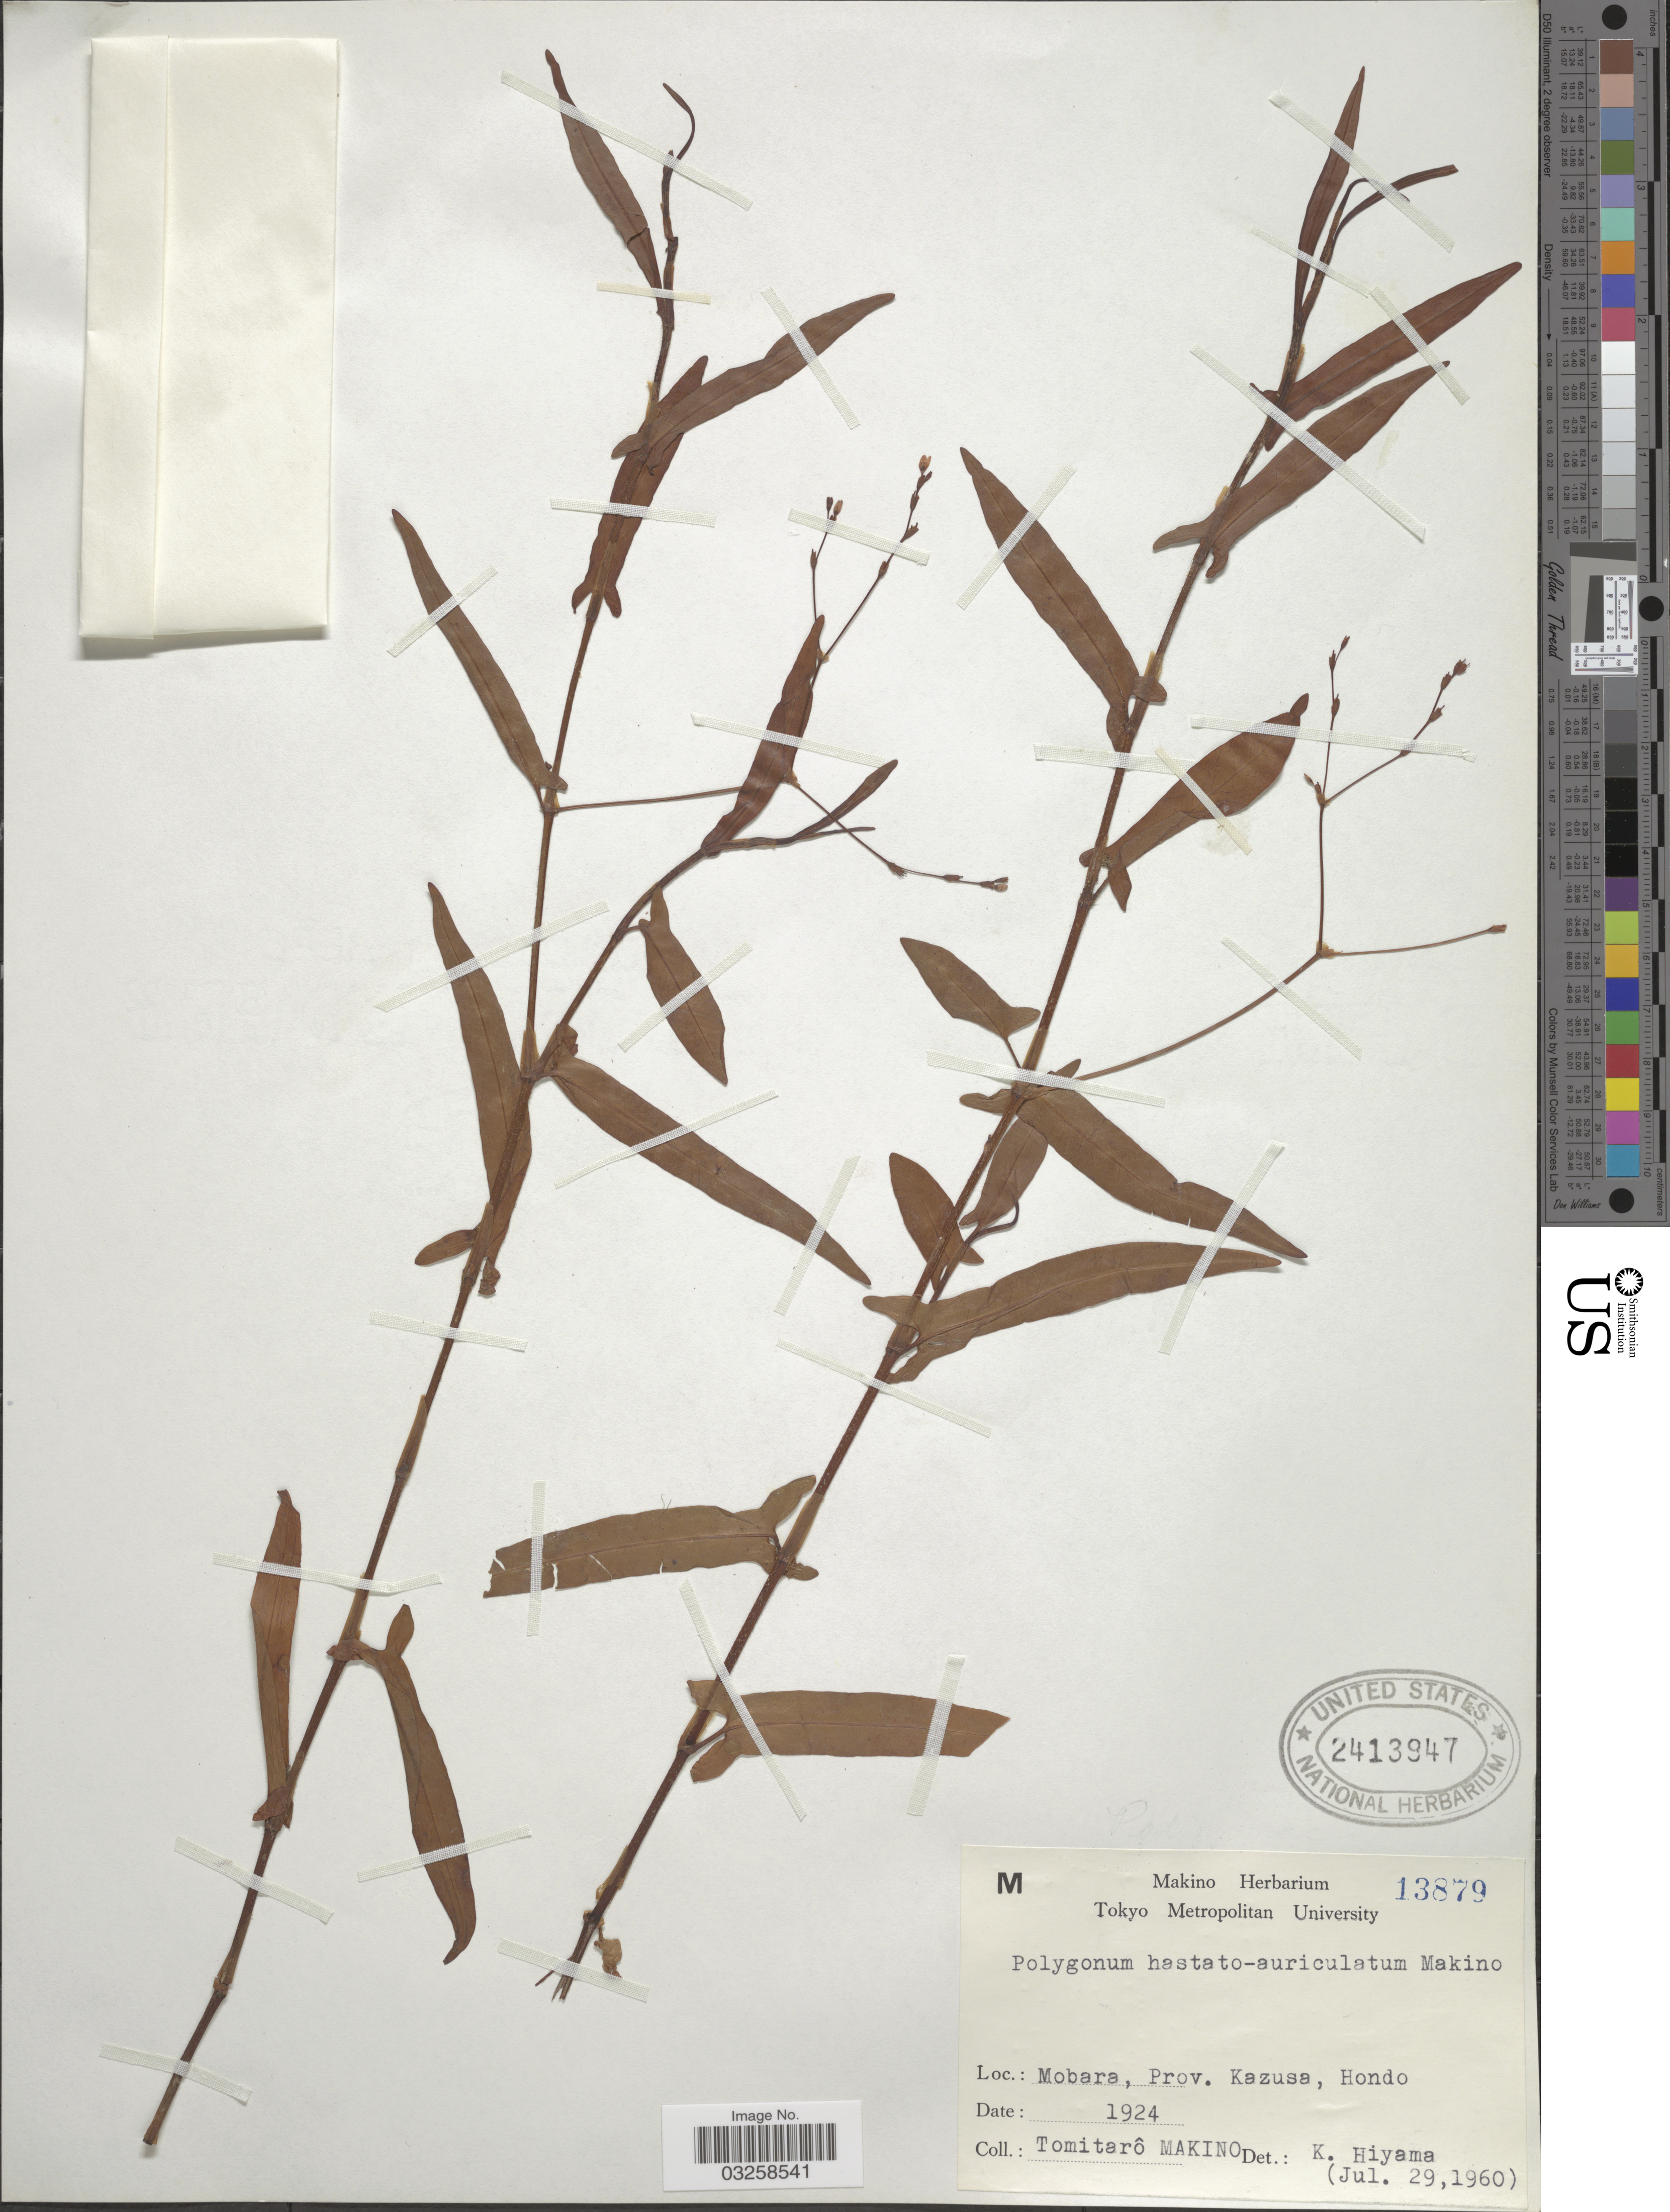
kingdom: Plantae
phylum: Tracheophyta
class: Magnoliopsida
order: Caryophyllales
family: Polygonaceae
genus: Persicaria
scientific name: Persicaria sp.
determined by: Atha, D. E.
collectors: T. Makino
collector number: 13879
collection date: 1924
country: Japan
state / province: Tokyo, Federal City of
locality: Mobara, Prov. Kazusa, Hondo.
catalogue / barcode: US 2413947